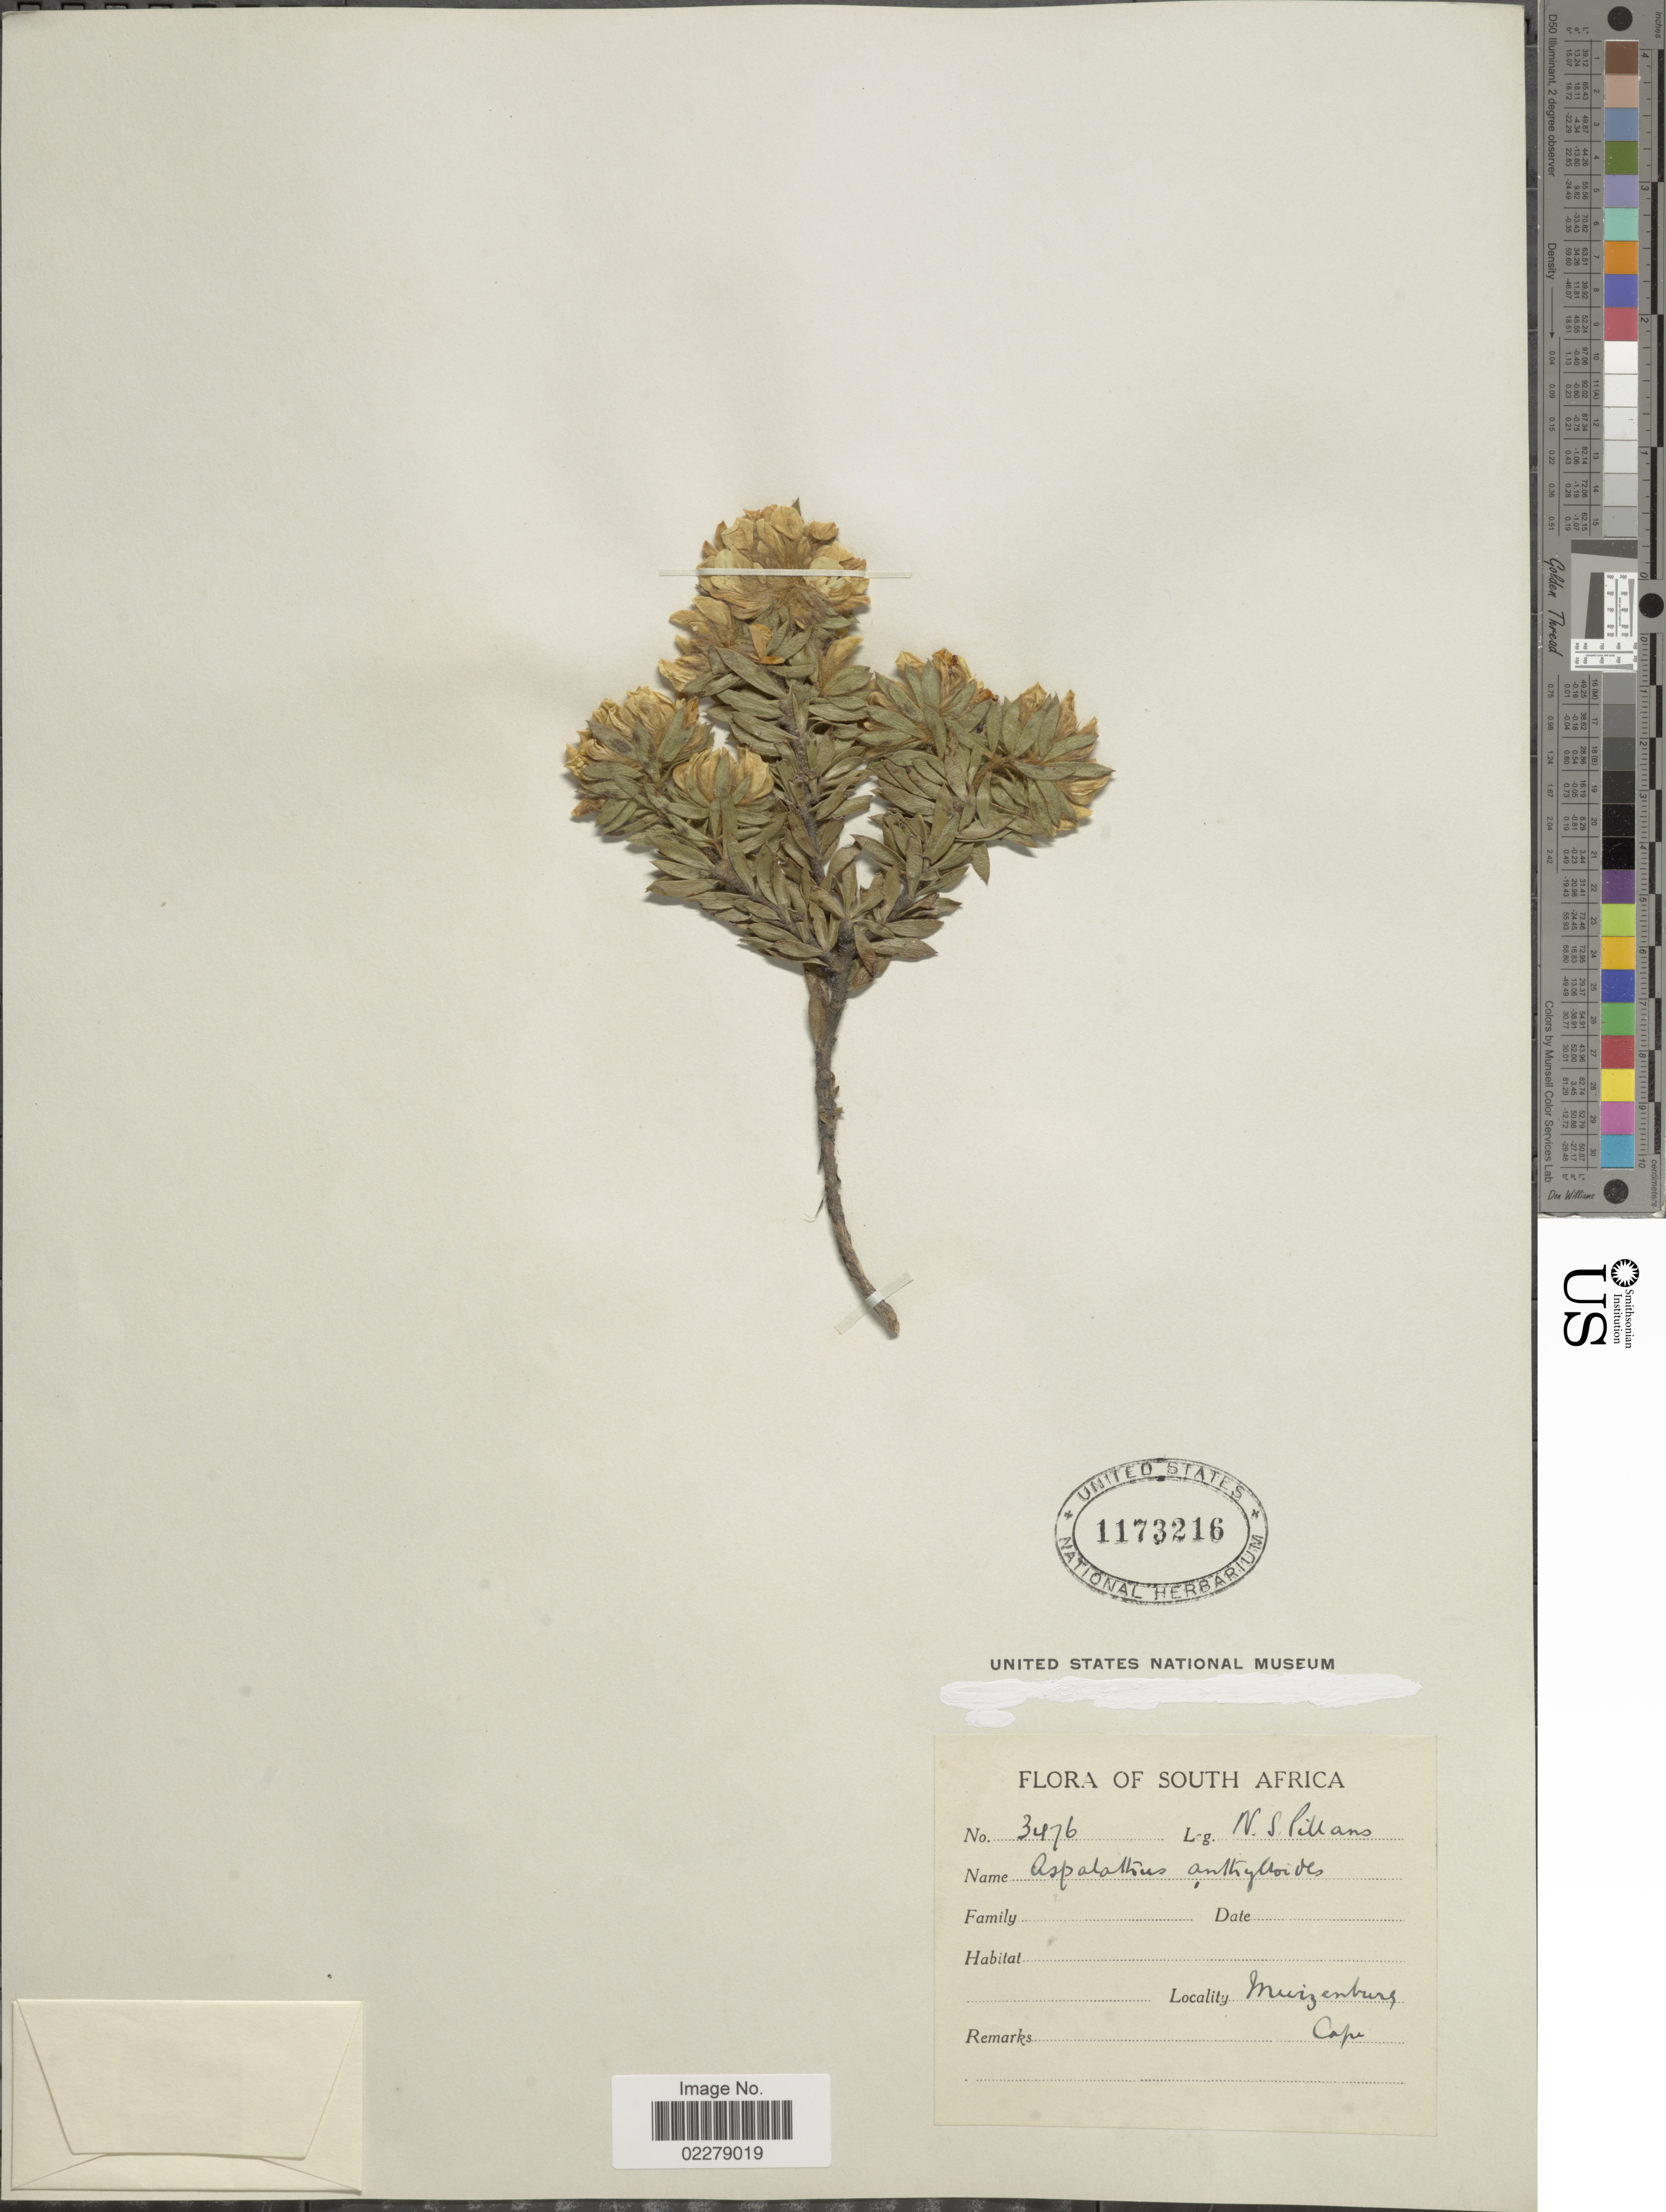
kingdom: Plantae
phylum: Tracheophyta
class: Magnoliopsida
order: Fabales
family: Fabaceae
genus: Aspalathus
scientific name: Aspalathus aspalathoides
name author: (L.) R. Dahlgren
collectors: N. S. Pillans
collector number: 3476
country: South Africa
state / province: Western Cape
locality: Muizenburg, Cape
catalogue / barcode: US 1173216